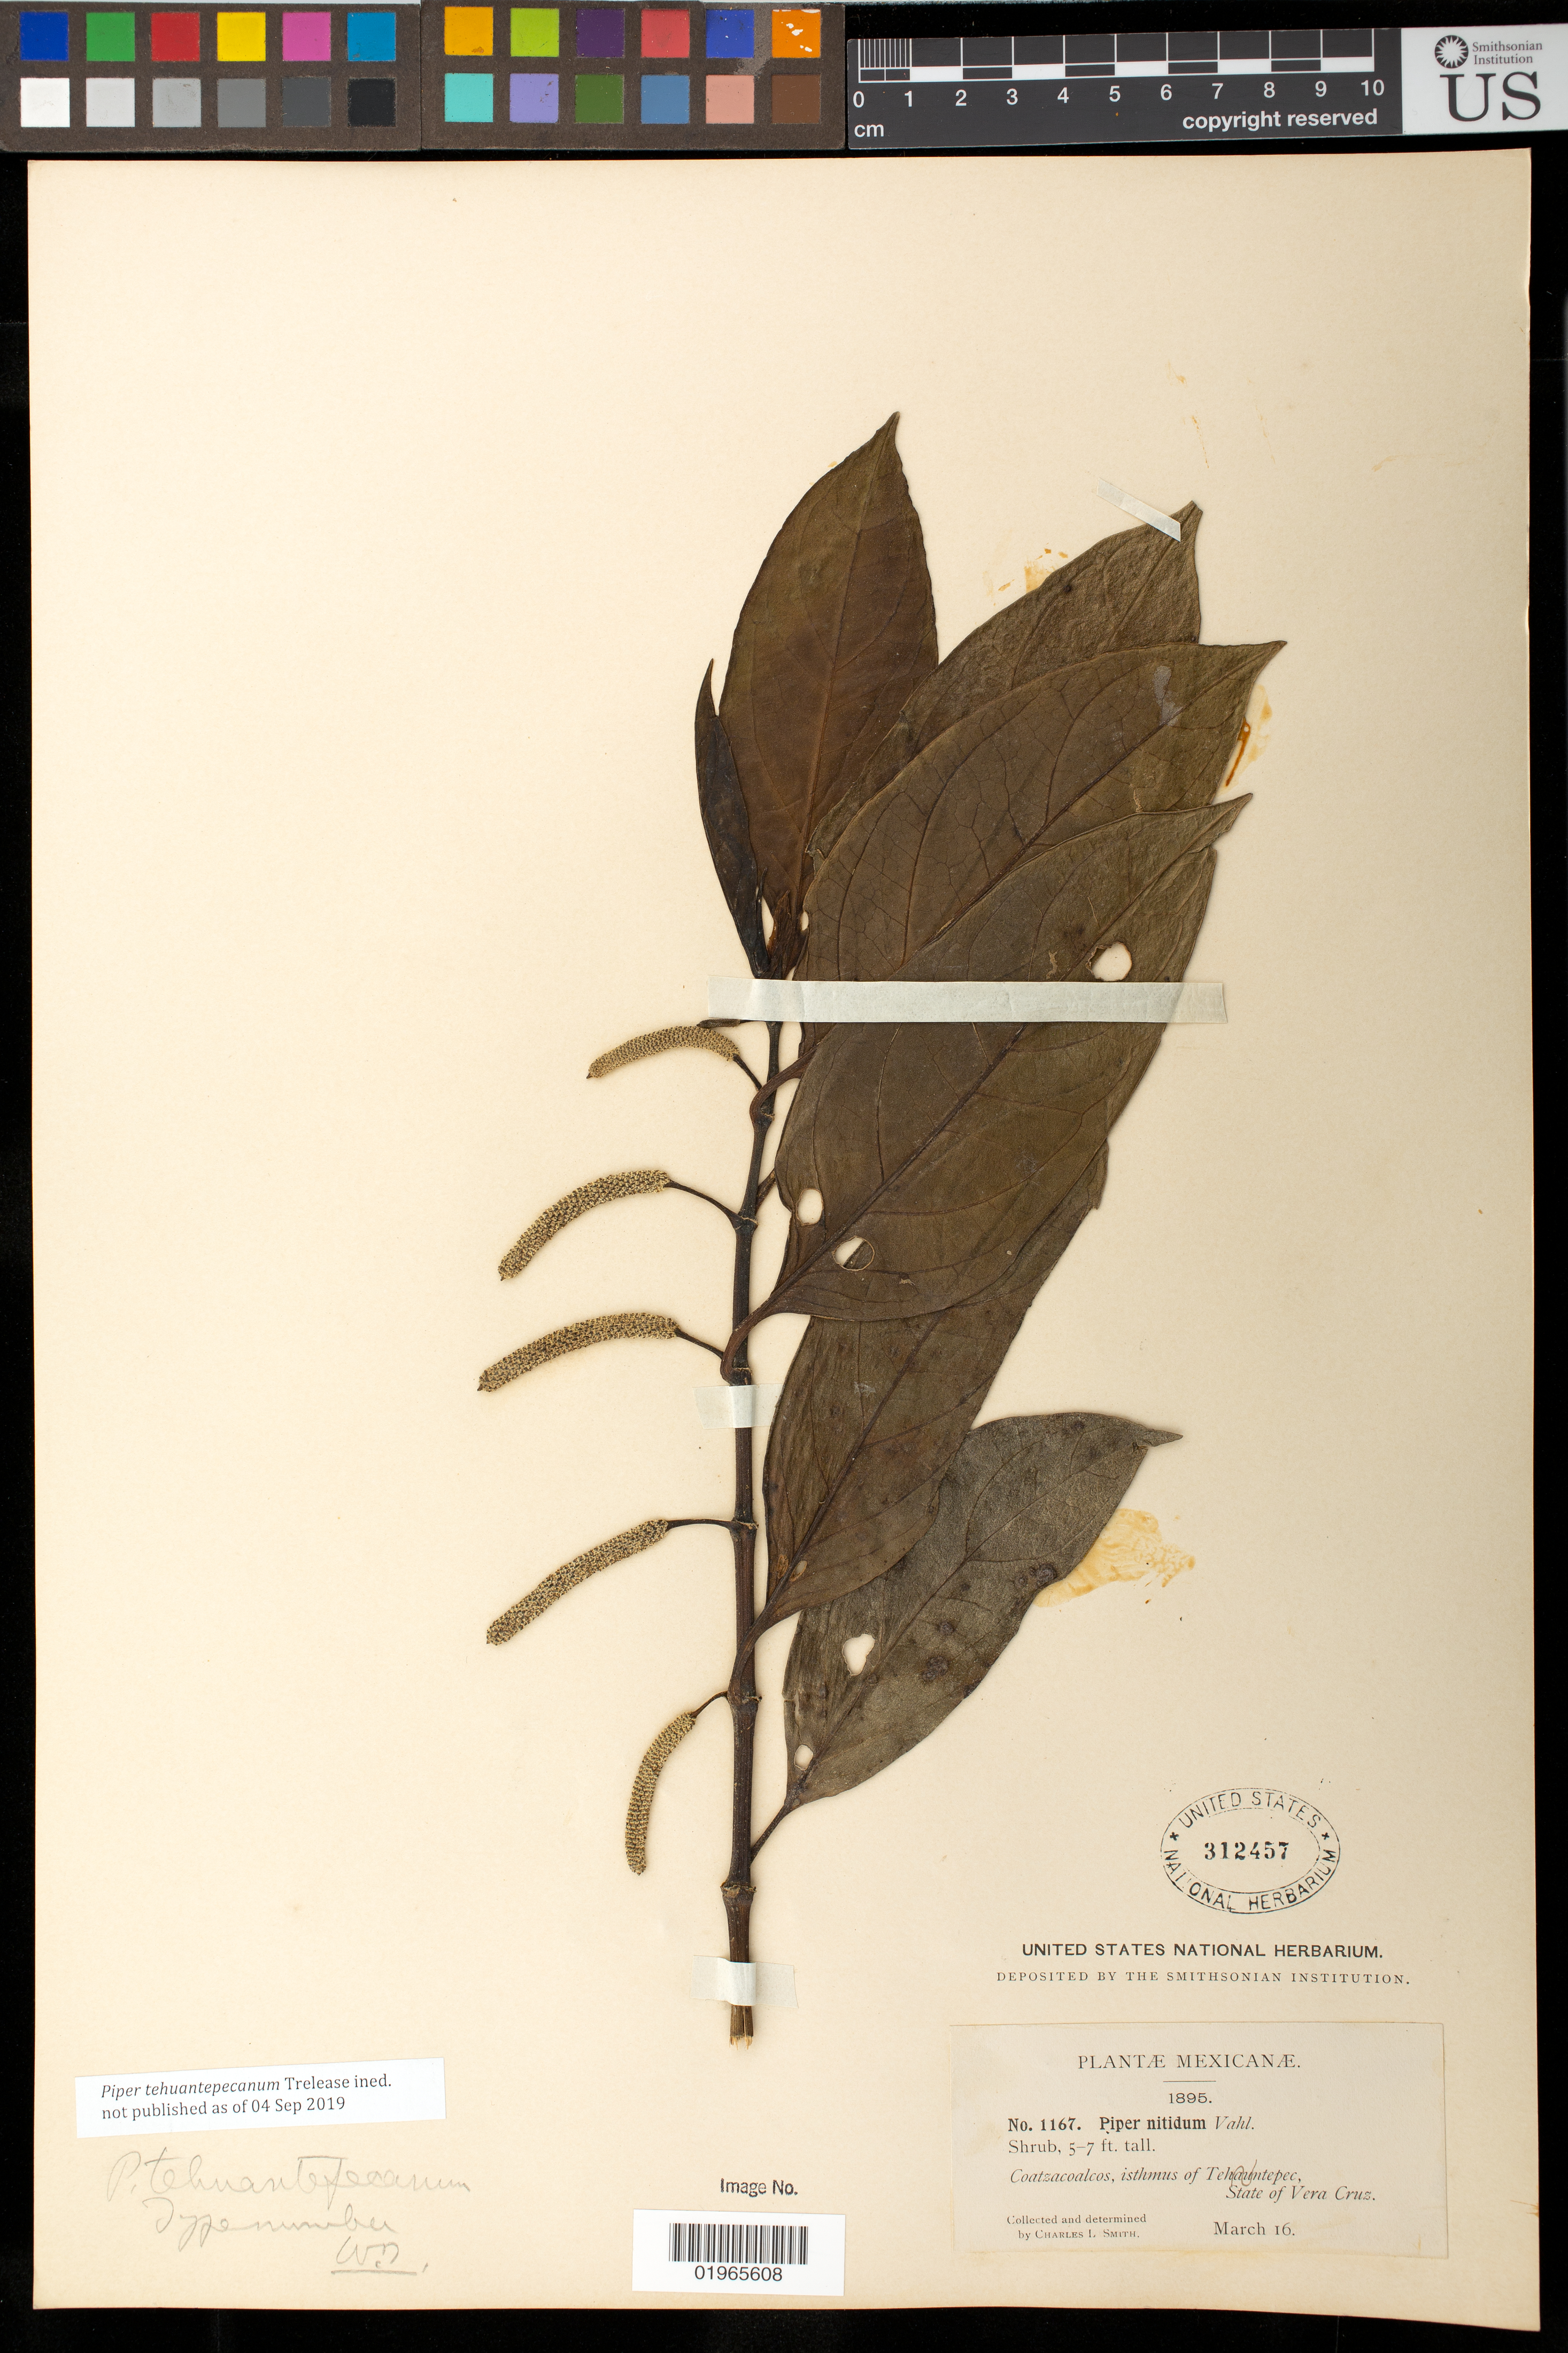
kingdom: Plantae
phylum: Tracheophyta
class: Magnoliopsida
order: Piperales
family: Piperaceae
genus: Piper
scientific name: Piper nitidum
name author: Vahl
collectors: C. L. Smith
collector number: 1167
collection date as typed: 16 Mar 1895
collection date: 1895-03-16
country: Mexico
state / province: Veracruz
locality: Coatzacoalcos, Isthmus of Tehuantepec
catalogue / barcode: US 312457